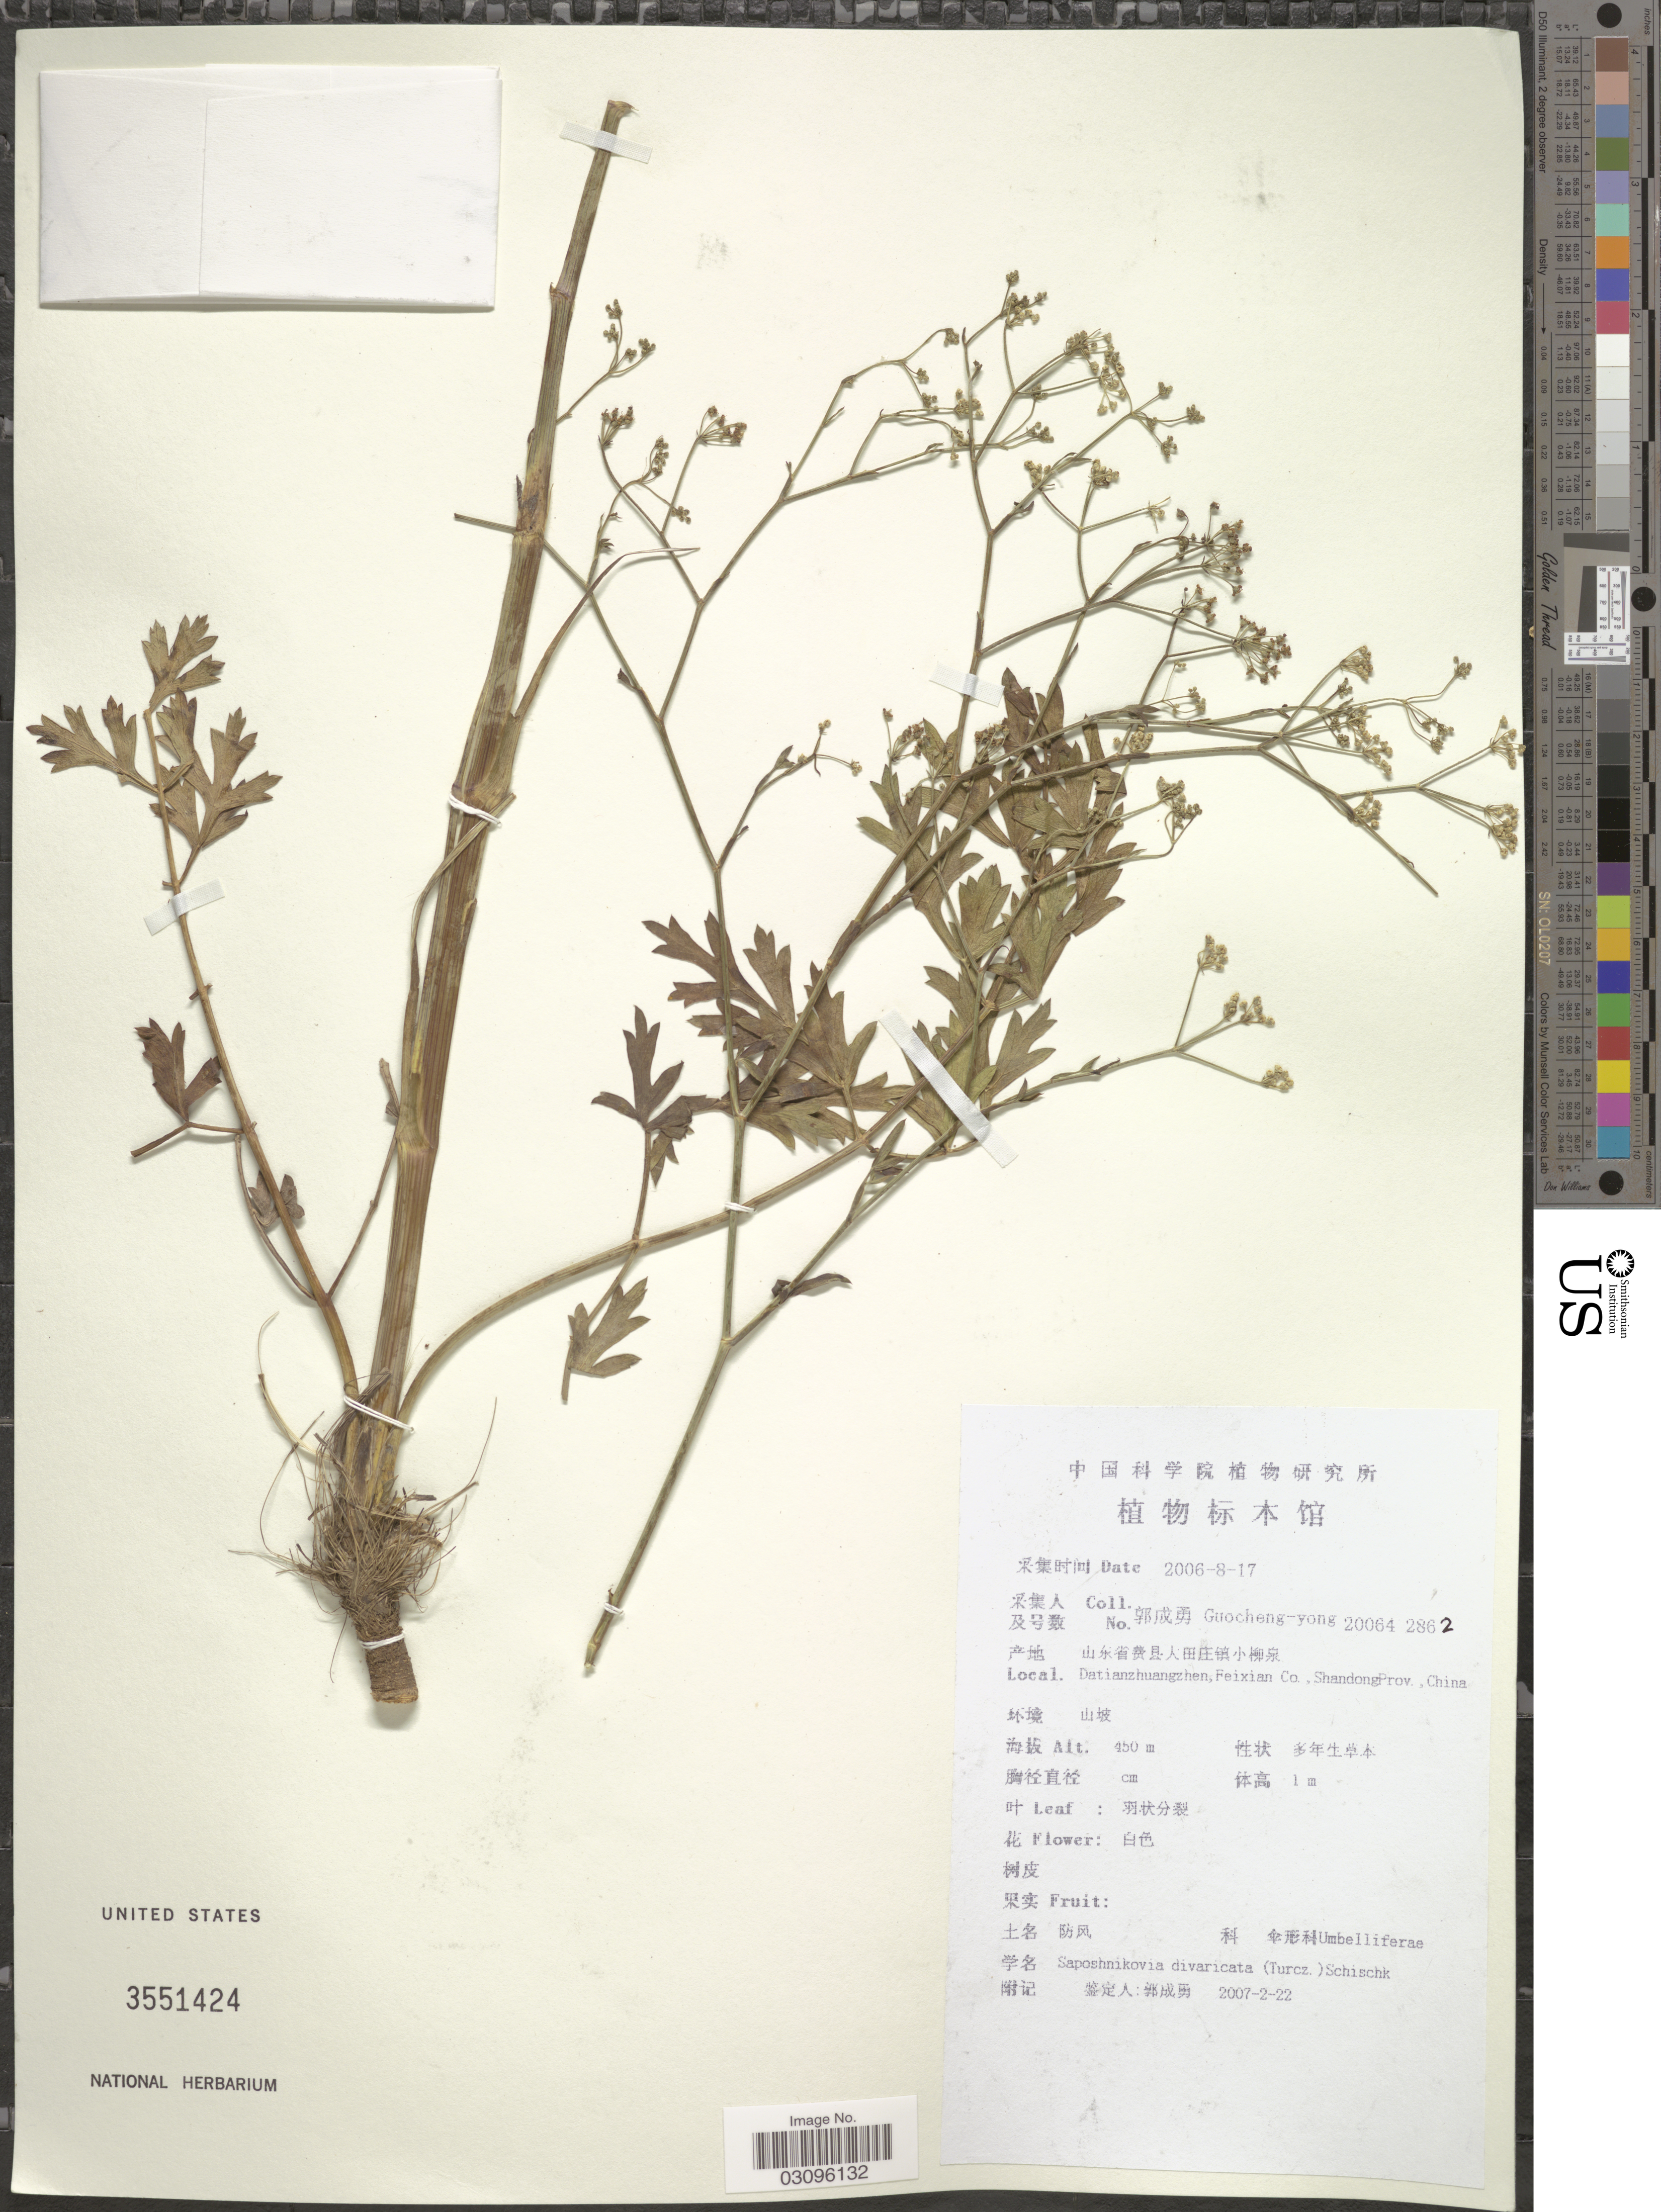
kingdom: Plantae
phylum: Tracheophyta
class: Magnoliopsida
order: Apiales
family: Apiaceae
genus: Saposhnikovia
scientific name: Saposhnikovia divaricata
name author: (Turcz.) Schischk.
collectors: Goucheng-yong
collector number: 20064 286 2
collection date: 2006-08-17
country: China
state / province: Shandong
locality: Datianzhuangzhen, Feixian Co.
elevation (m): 450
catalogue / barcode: US 3551424